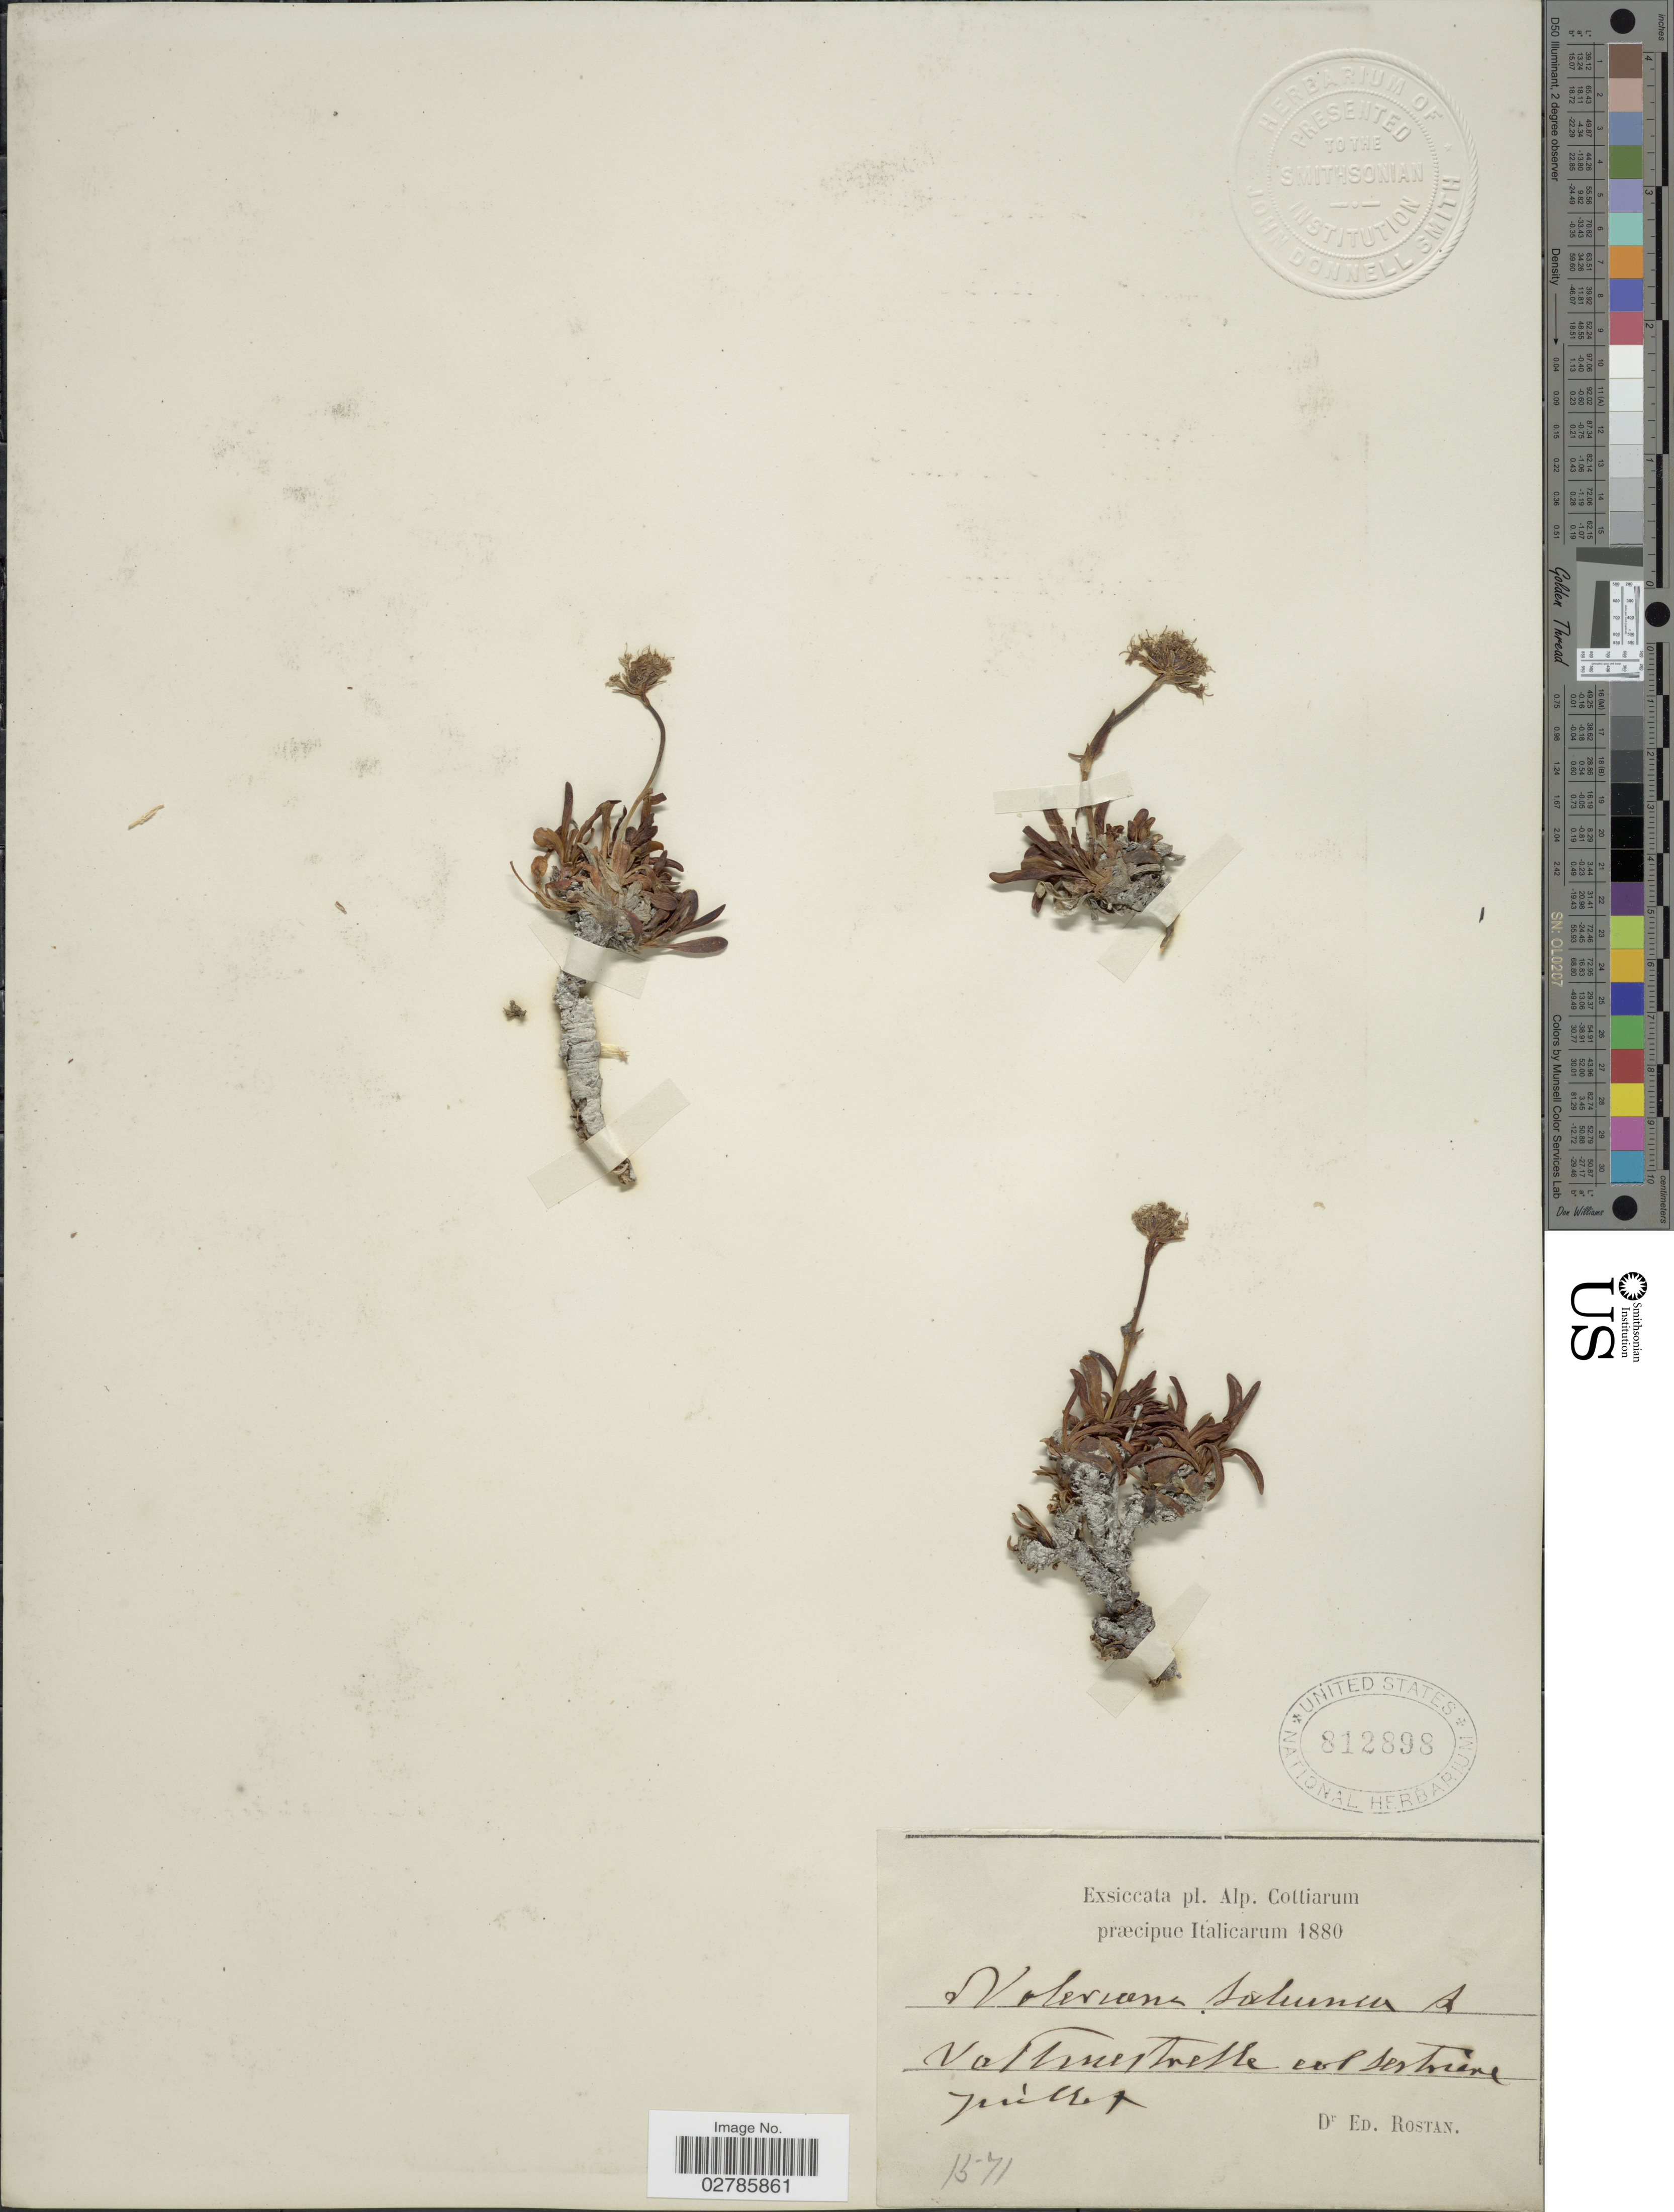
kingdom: Plantae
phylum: Tracheophyta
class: Magnoliopsida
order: Dipsacales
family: Caprifoliaceae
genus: Valeriana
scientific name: Valeriana saliunca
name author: All.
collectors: E. Rostan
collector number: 1571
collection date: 1880-07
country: Italy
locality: Pl. Alp. Cottiarum pracipue Italicarum. Vathmertrelle col sestiane.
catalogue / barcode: US 812898